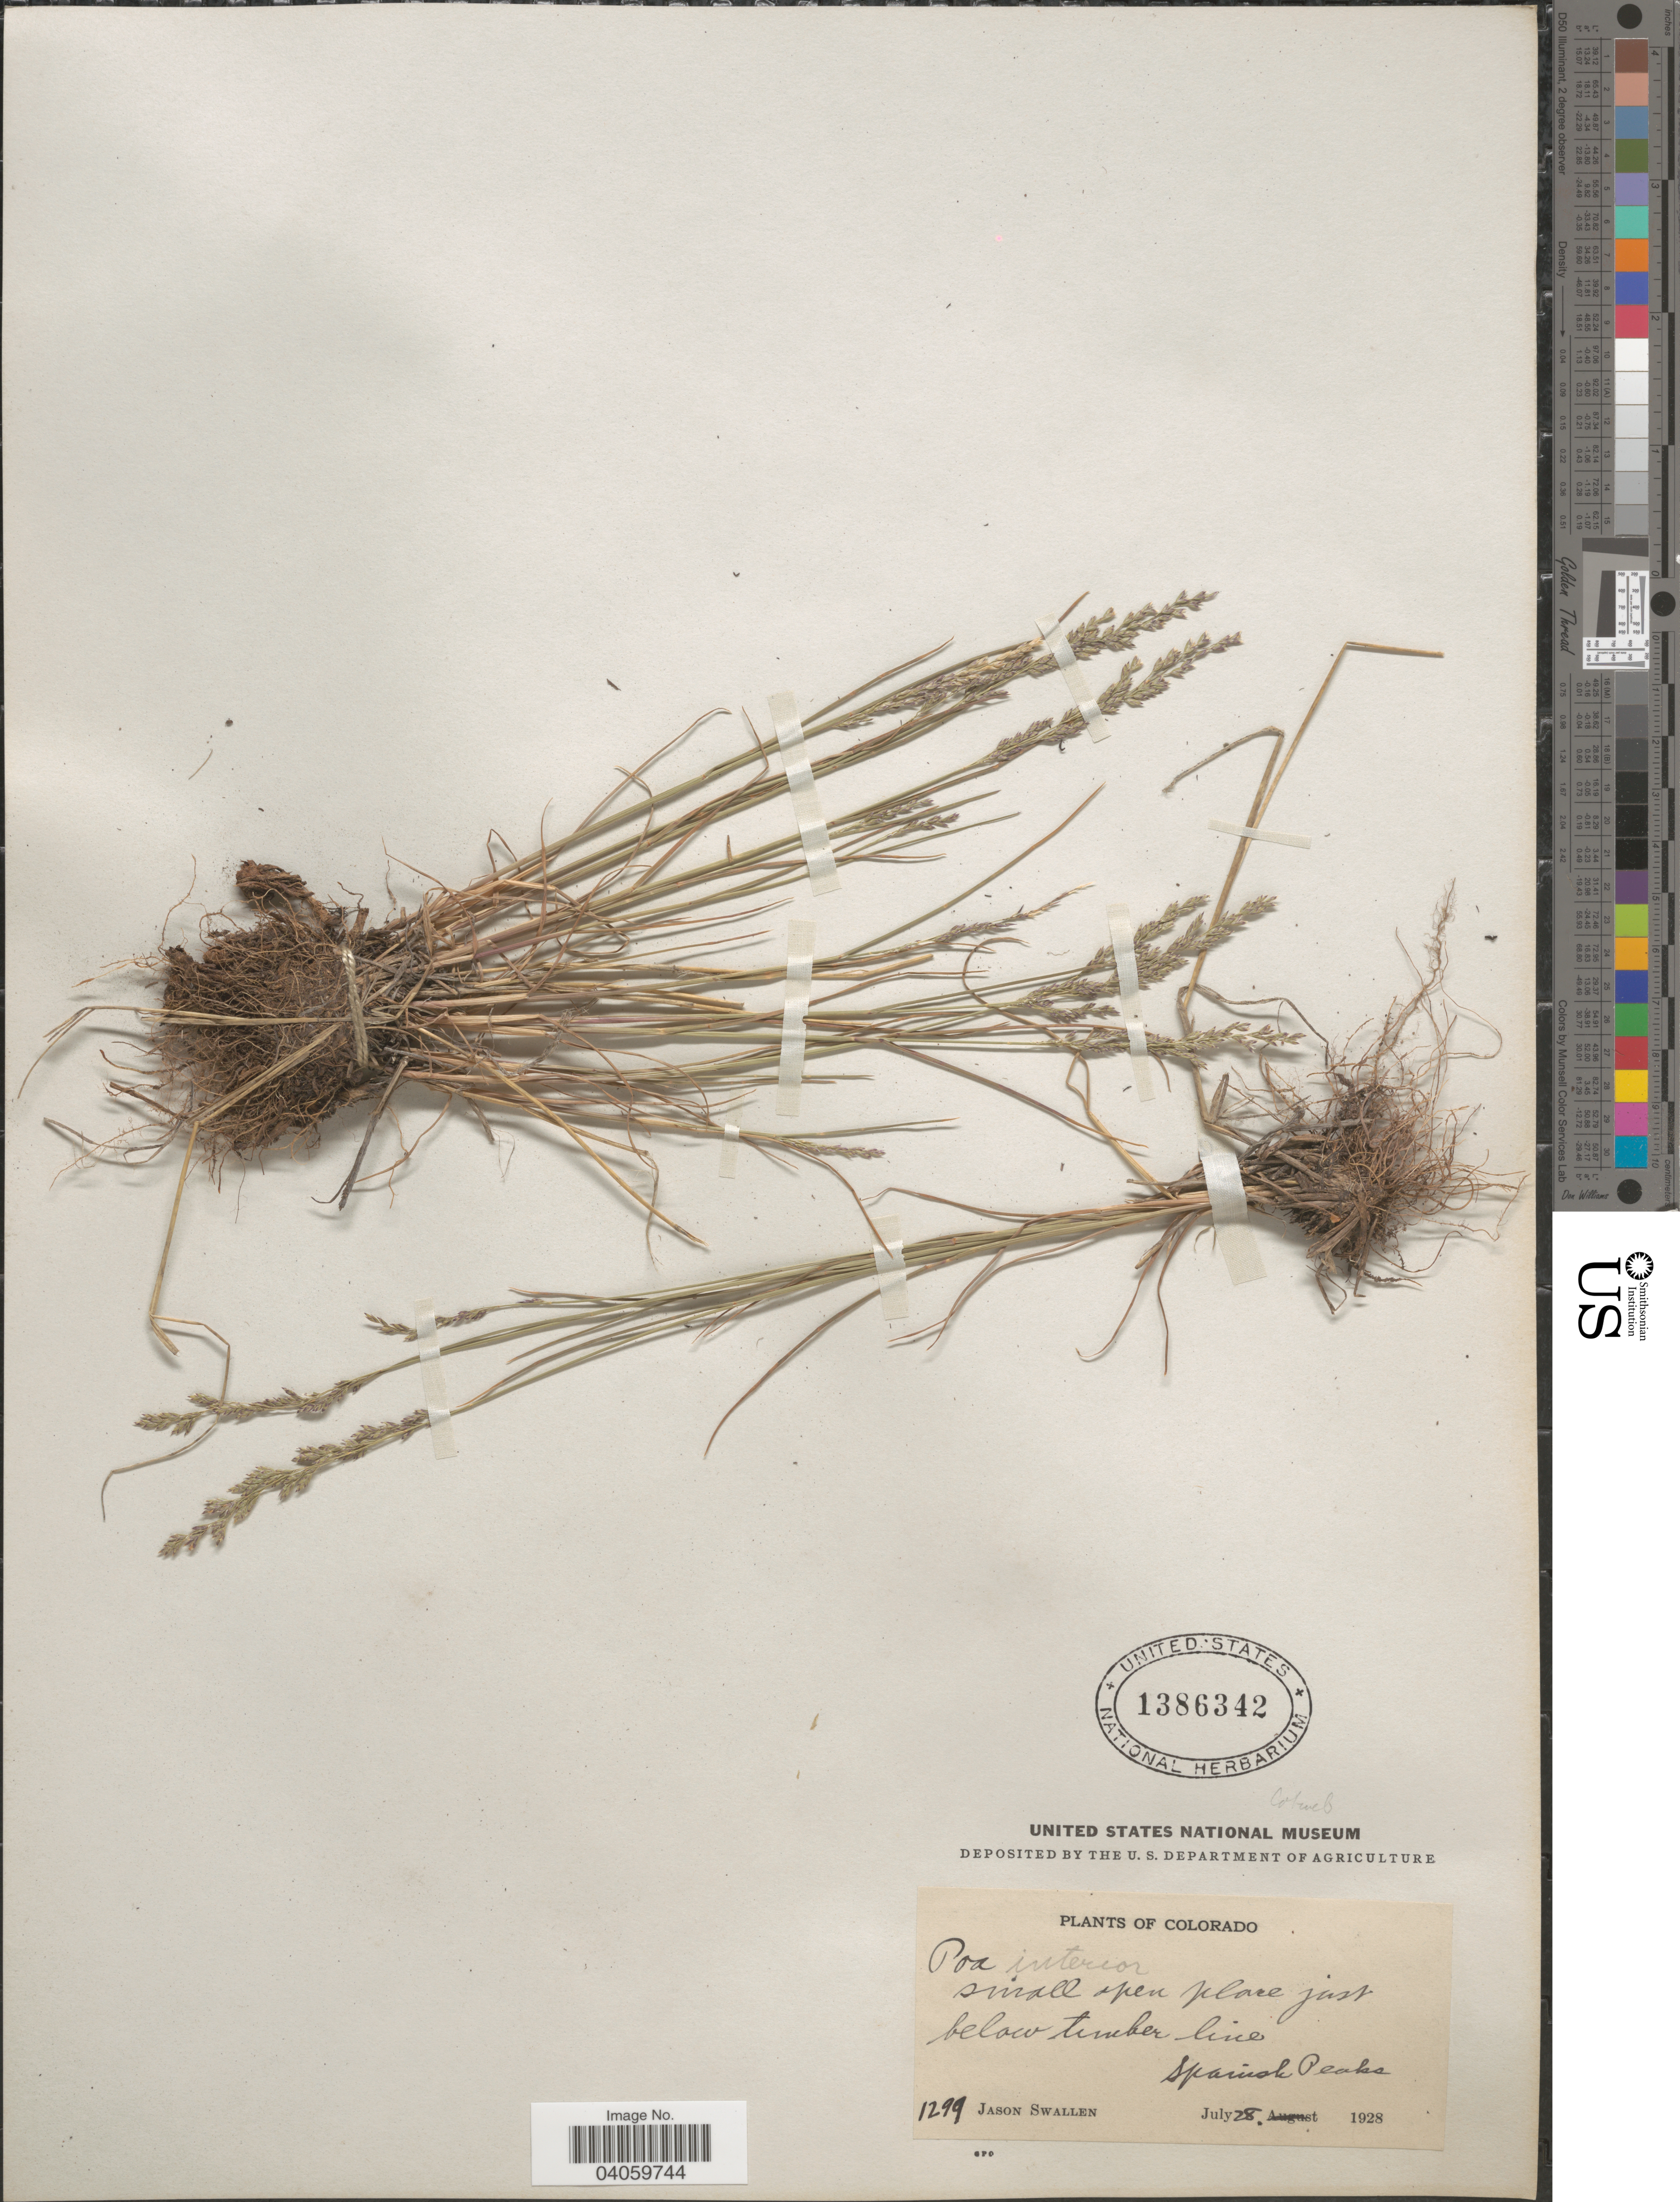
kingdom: Plantae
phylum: Tracheophyta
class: Liliopsida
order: Poales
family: Poaceae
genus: Poa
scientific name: Poa interior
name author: Rydb.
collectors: J. R. Swallen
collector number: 1299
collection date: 1928-07-28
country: United States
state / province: Colorado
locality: Small open place just below timberline. Spanish Peaks.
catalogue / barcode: US 1386342